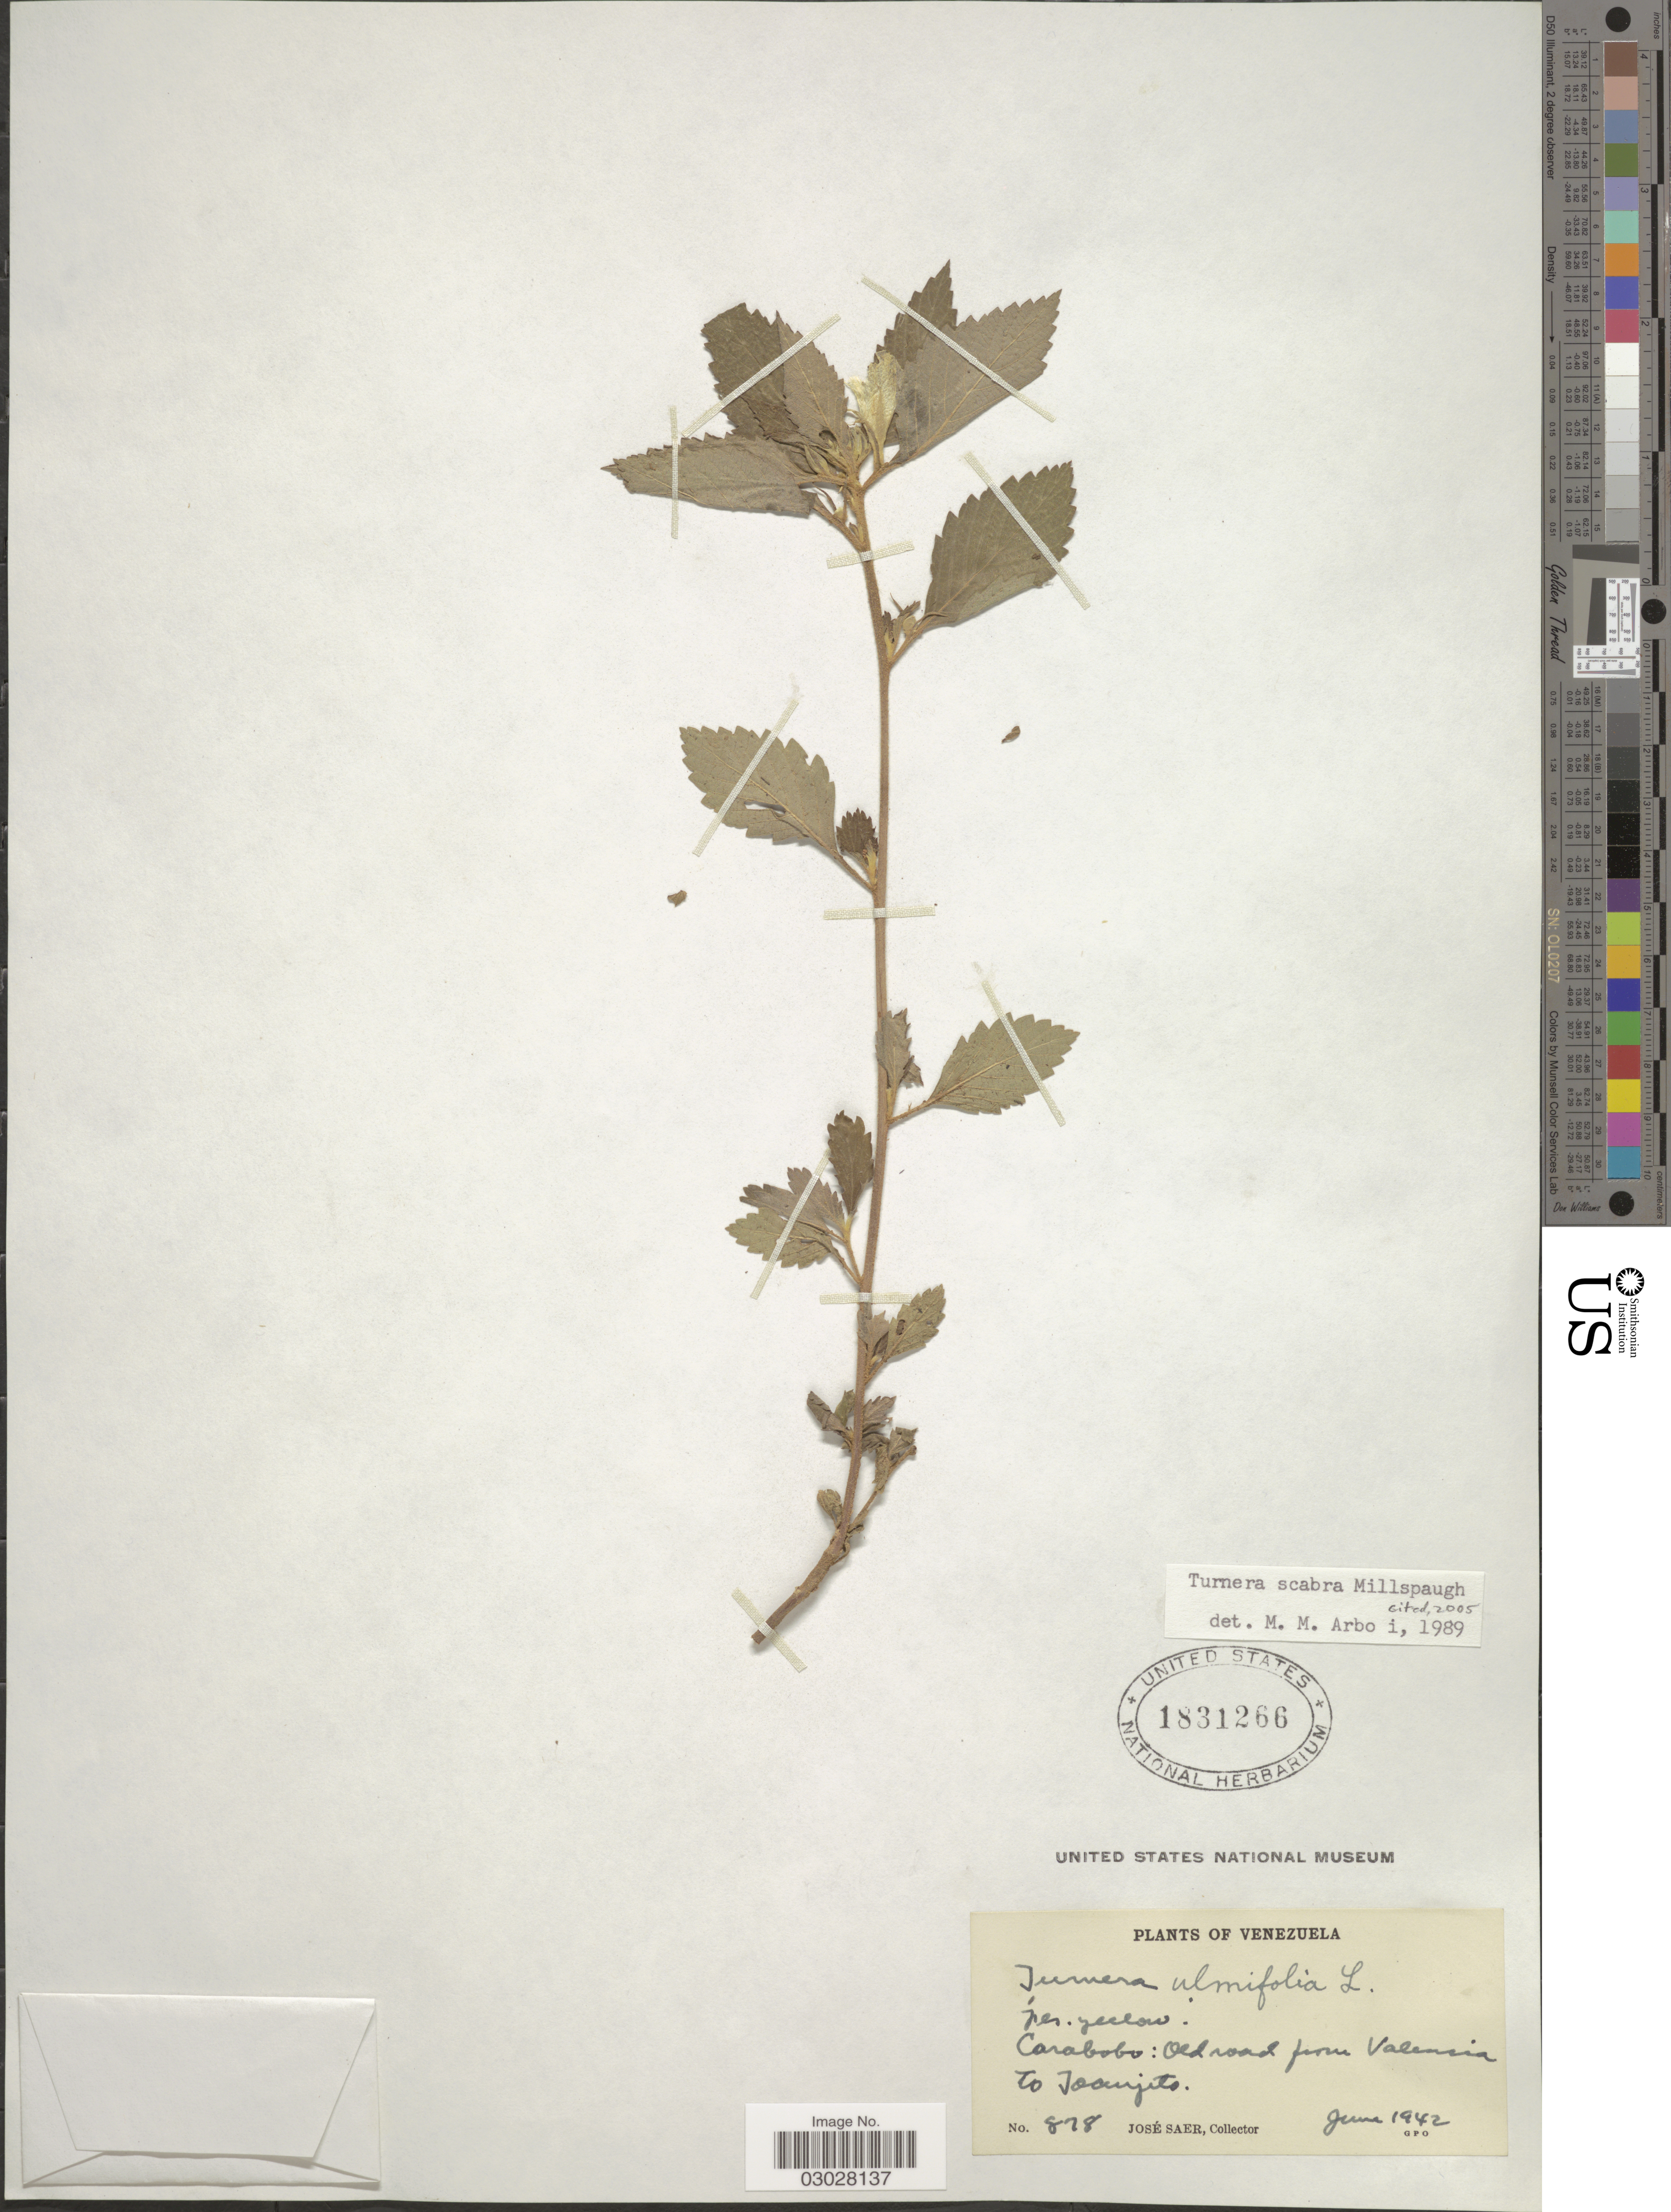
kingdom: Plantae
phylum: Tracheophyta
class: Magnoliopsida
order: Malpighiales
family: Turneraceae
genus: Turnera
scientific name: Turnera scabra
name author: Millsp.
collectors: J. Saer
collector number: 878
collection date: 1942-06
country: Venezuela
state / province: Carabobo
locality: Carabobo: Old road from Valencia to Joanjito.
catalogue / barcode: US 1831266